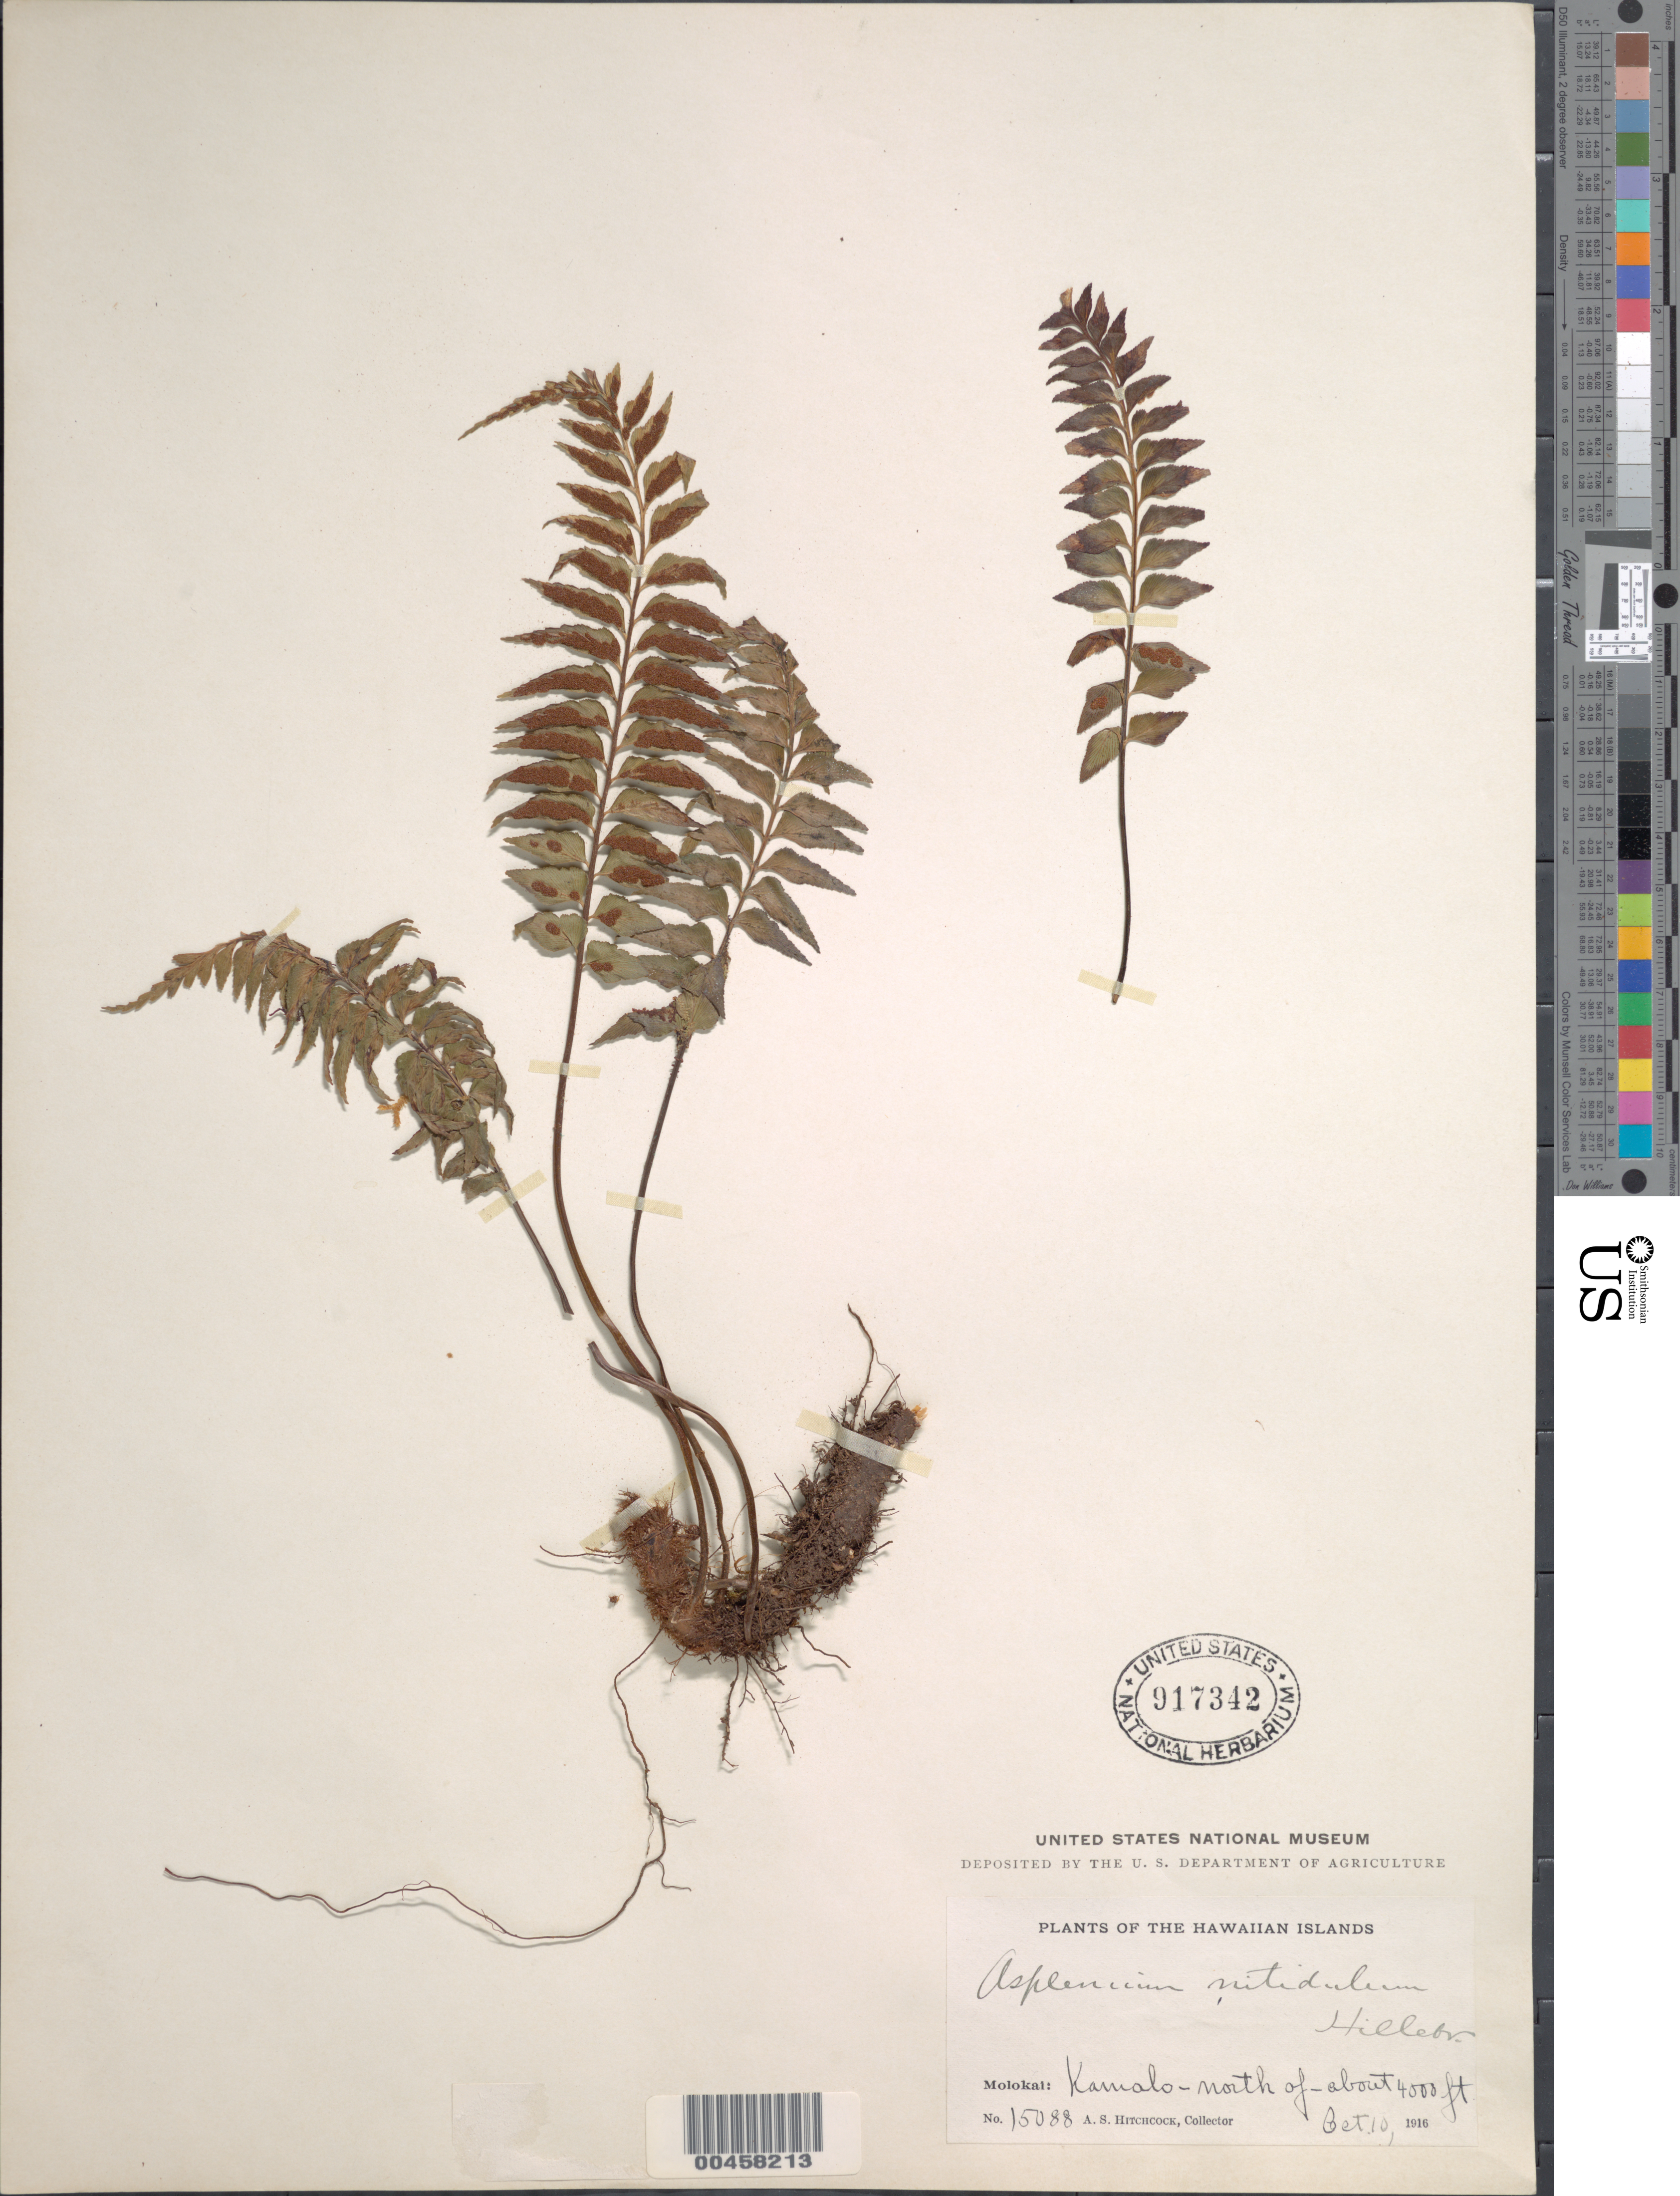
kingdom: Plantae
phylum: Tracheophyta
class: Polypodiopsida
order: Polypodiales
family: Aspleniaceae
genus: Asplenium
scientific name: Asplenium polyodon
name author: G. Forst.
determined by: Wagner, W. L., (BOT), Smithsonian Institution - National Museum of Natural History (UNITED STATES)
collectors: A. S. Hitchcock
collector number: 15088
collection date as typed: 10 Oct 1916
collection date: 1916-10-10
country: United States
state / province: Hawaii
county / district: Maui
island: Moloka'i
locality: Kamalo - north of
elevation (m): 1219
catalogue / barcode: US 917342